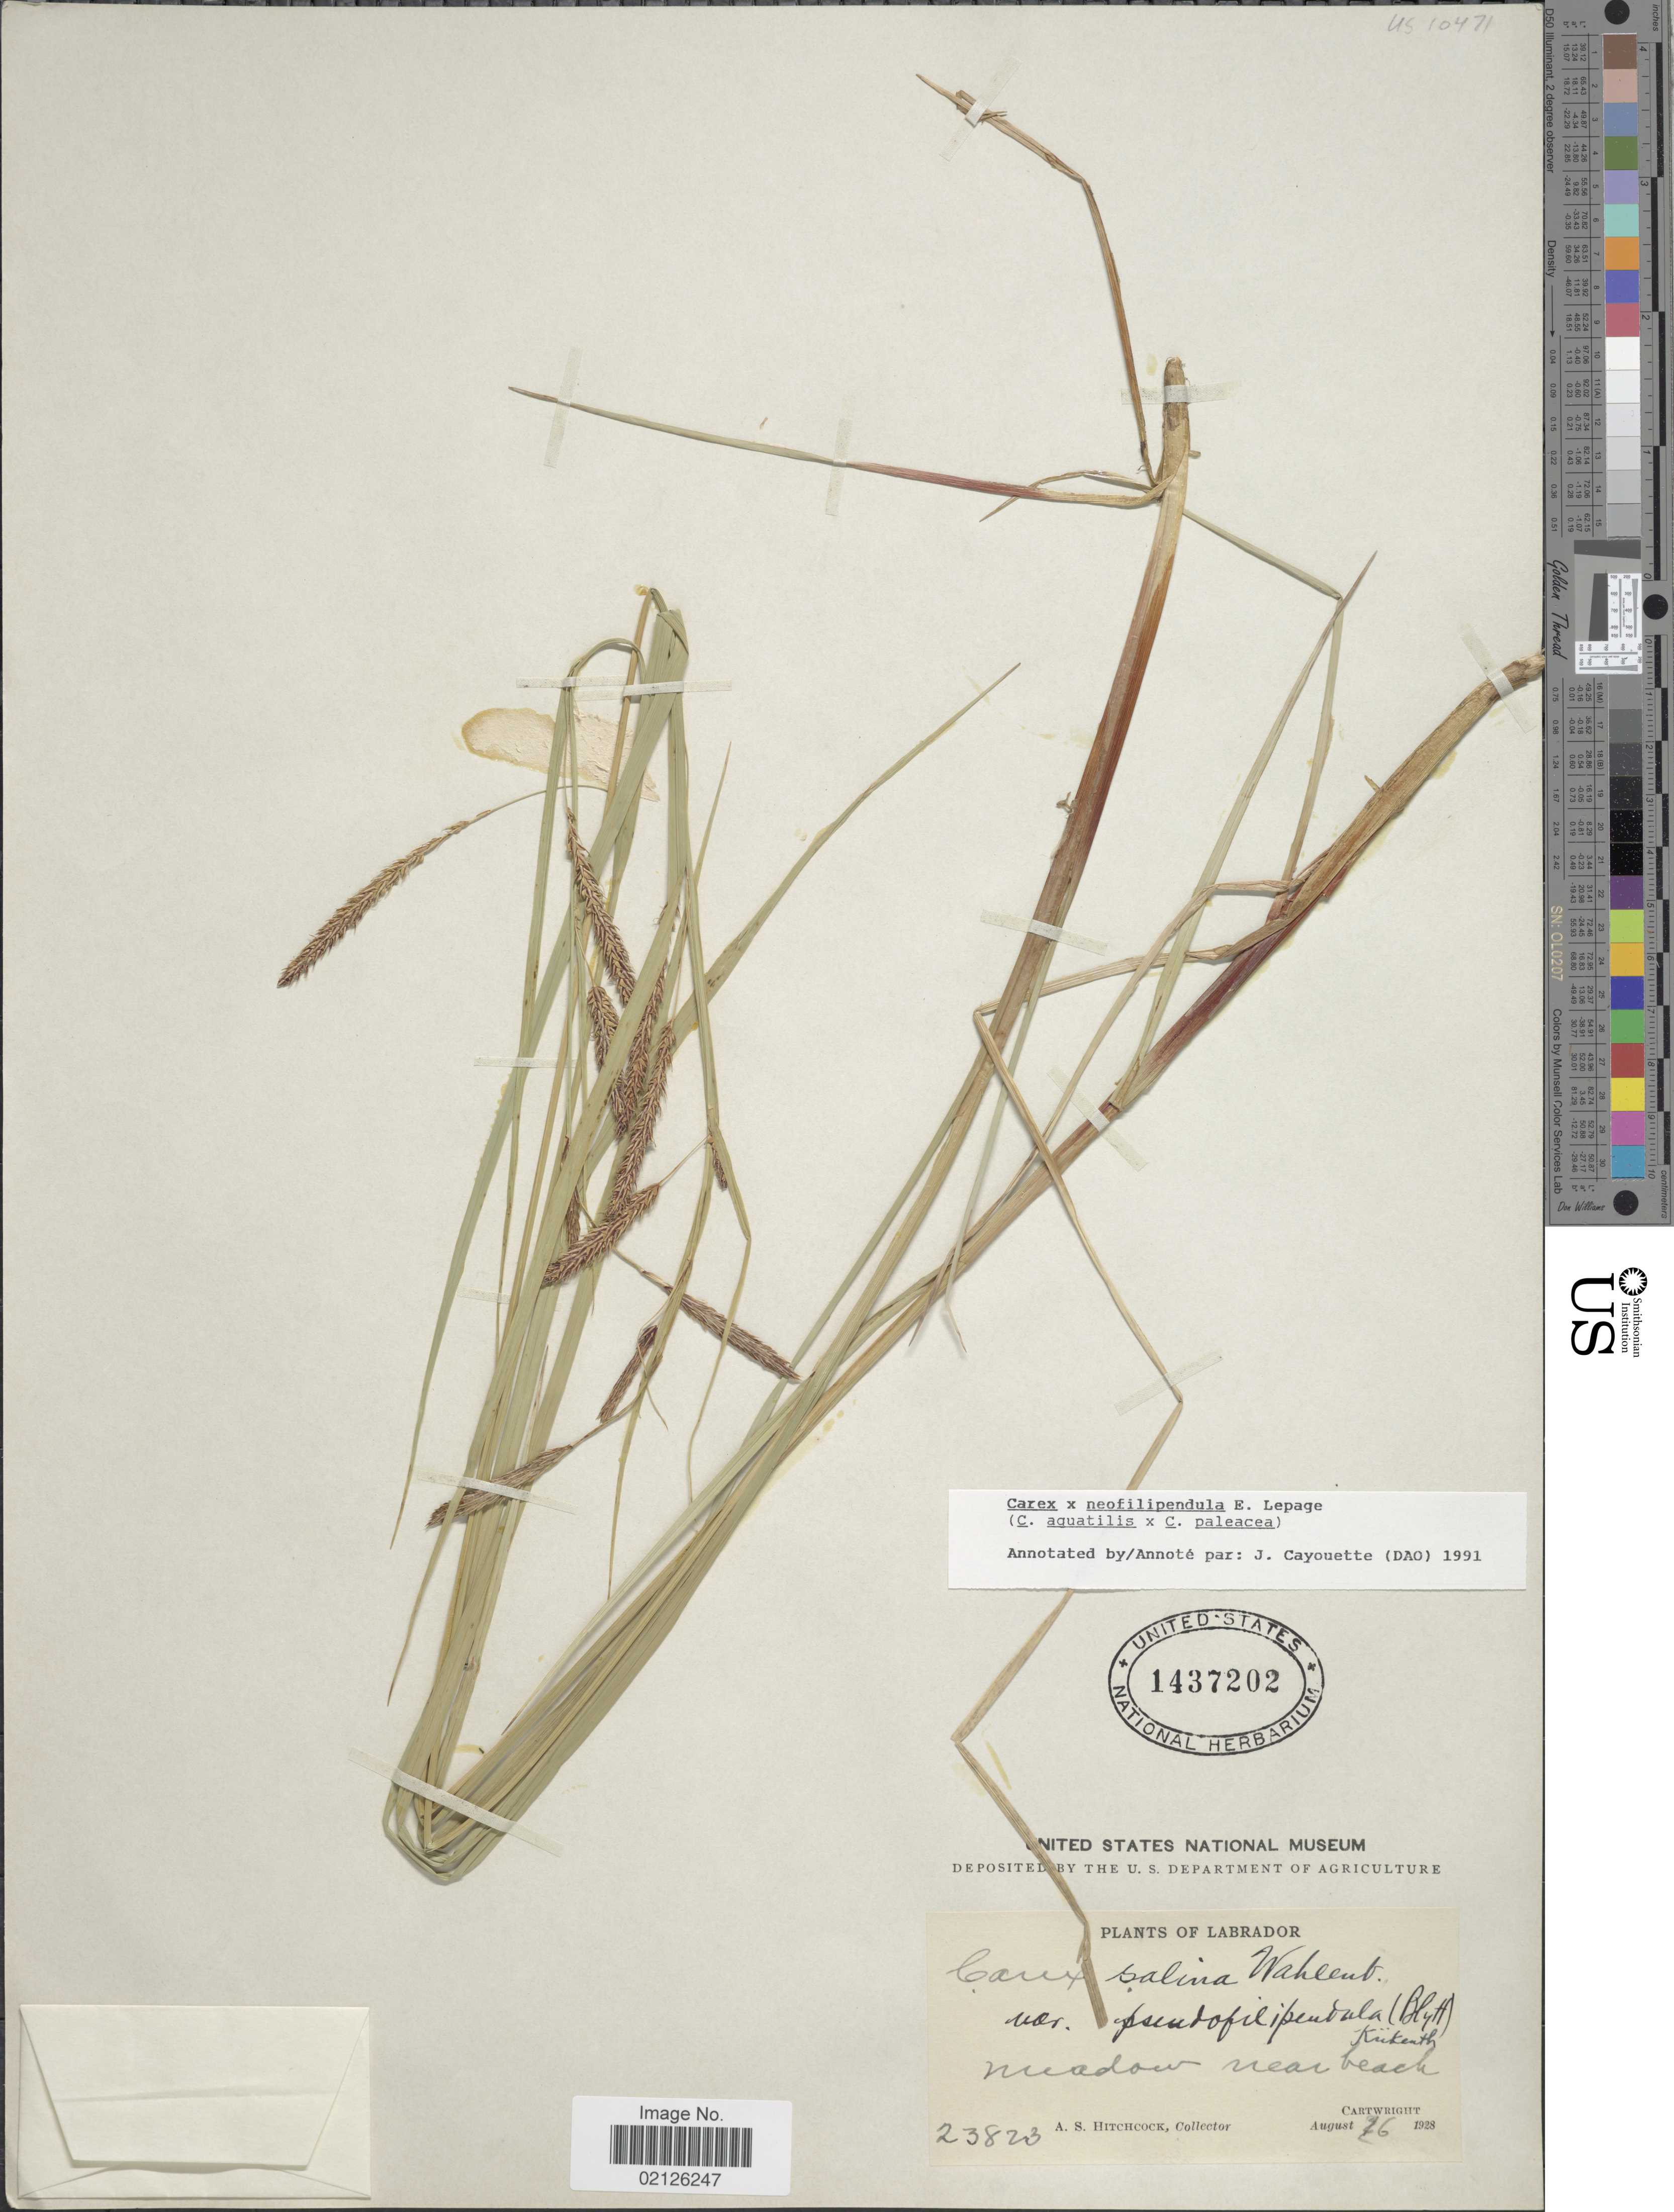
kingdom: Plantae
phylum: Tracheophyta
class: Liliopsida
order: Poales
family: Cyperaceae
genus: Carex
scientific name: Carex x neofilipendula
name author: Lepage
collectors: A. S. Hitchcock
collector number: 23823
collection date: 1928-08-16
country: Canada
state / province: Newfoundland and Labrador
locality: Labrador, meadow near beach, Cartwright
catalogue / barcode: US 1437202